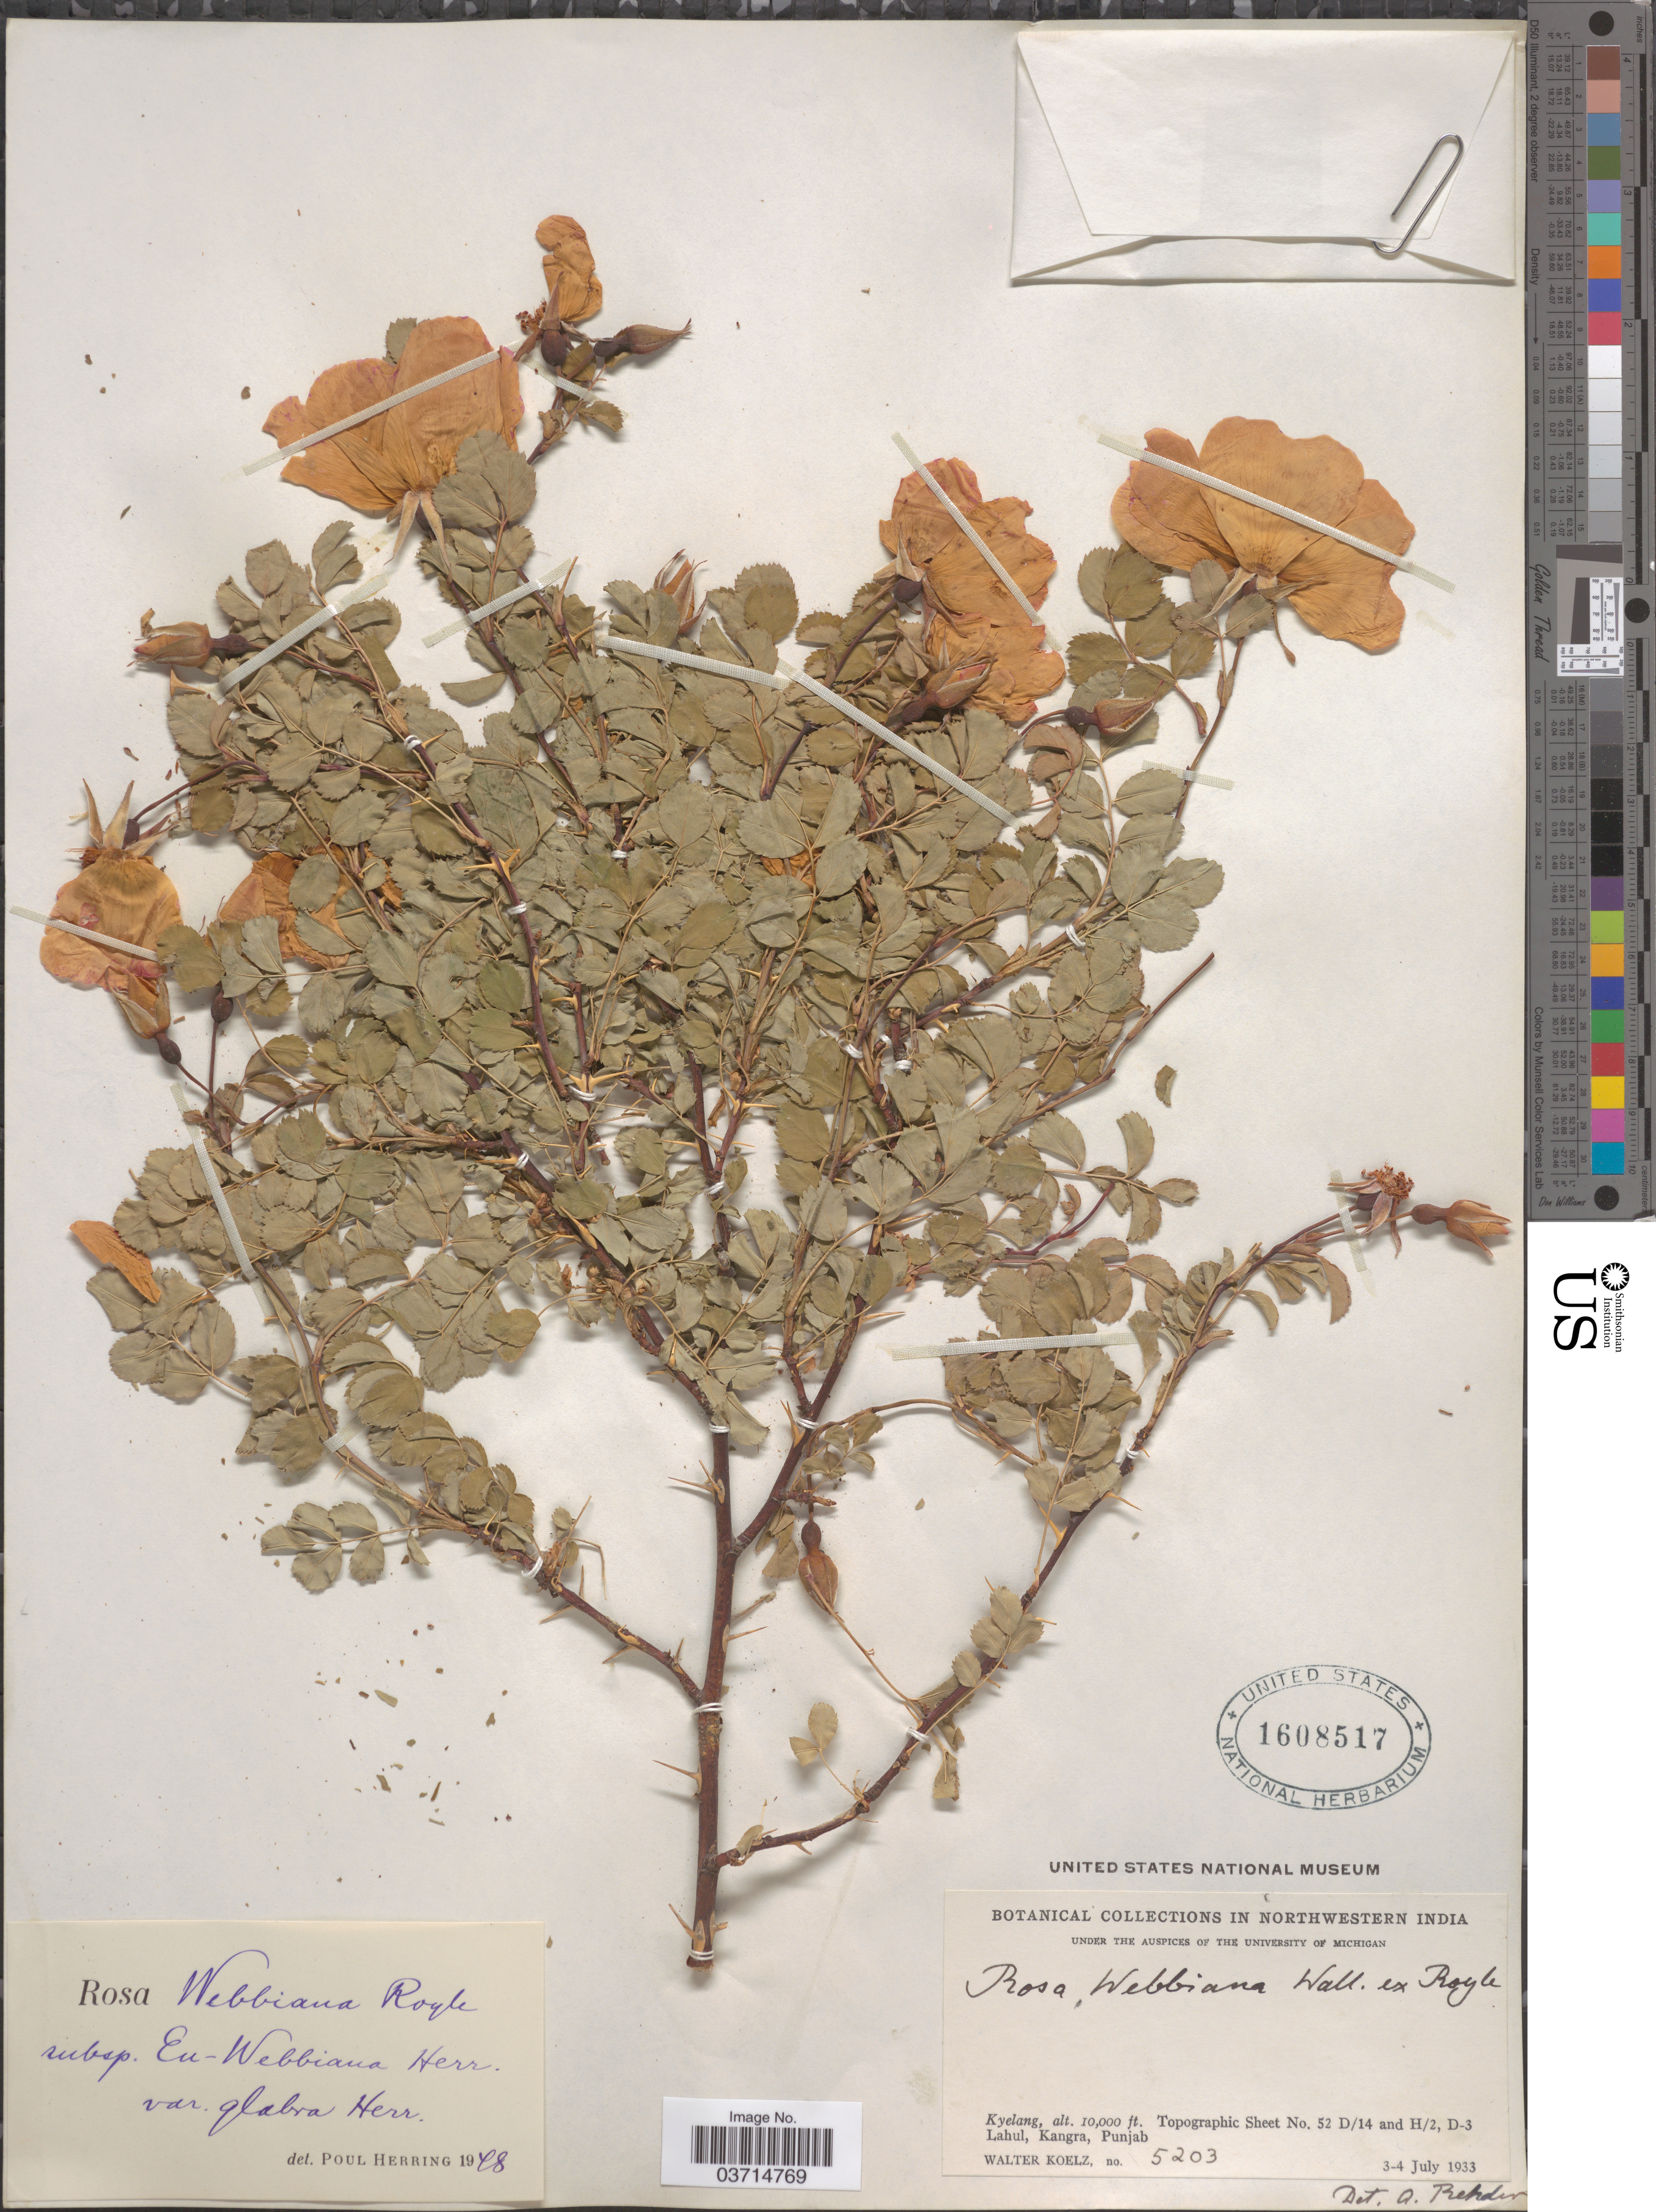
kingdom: Plantae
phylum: Tracheophyta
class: Magnoliopsida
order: Rosales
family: Rosaceae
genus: Rosa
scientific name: Rosa webbiana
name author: Wall. ex Royle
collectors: W. N. Koelz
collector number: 5203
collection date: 1933-07-03/1933-07-04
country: India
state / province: Punjab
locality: Northwestern India. Kyelang, Topographic Sheet No. 52 D/14 and H/2, D-3 Lahul, Kangra.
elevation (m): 3048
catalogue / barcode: US 1608517